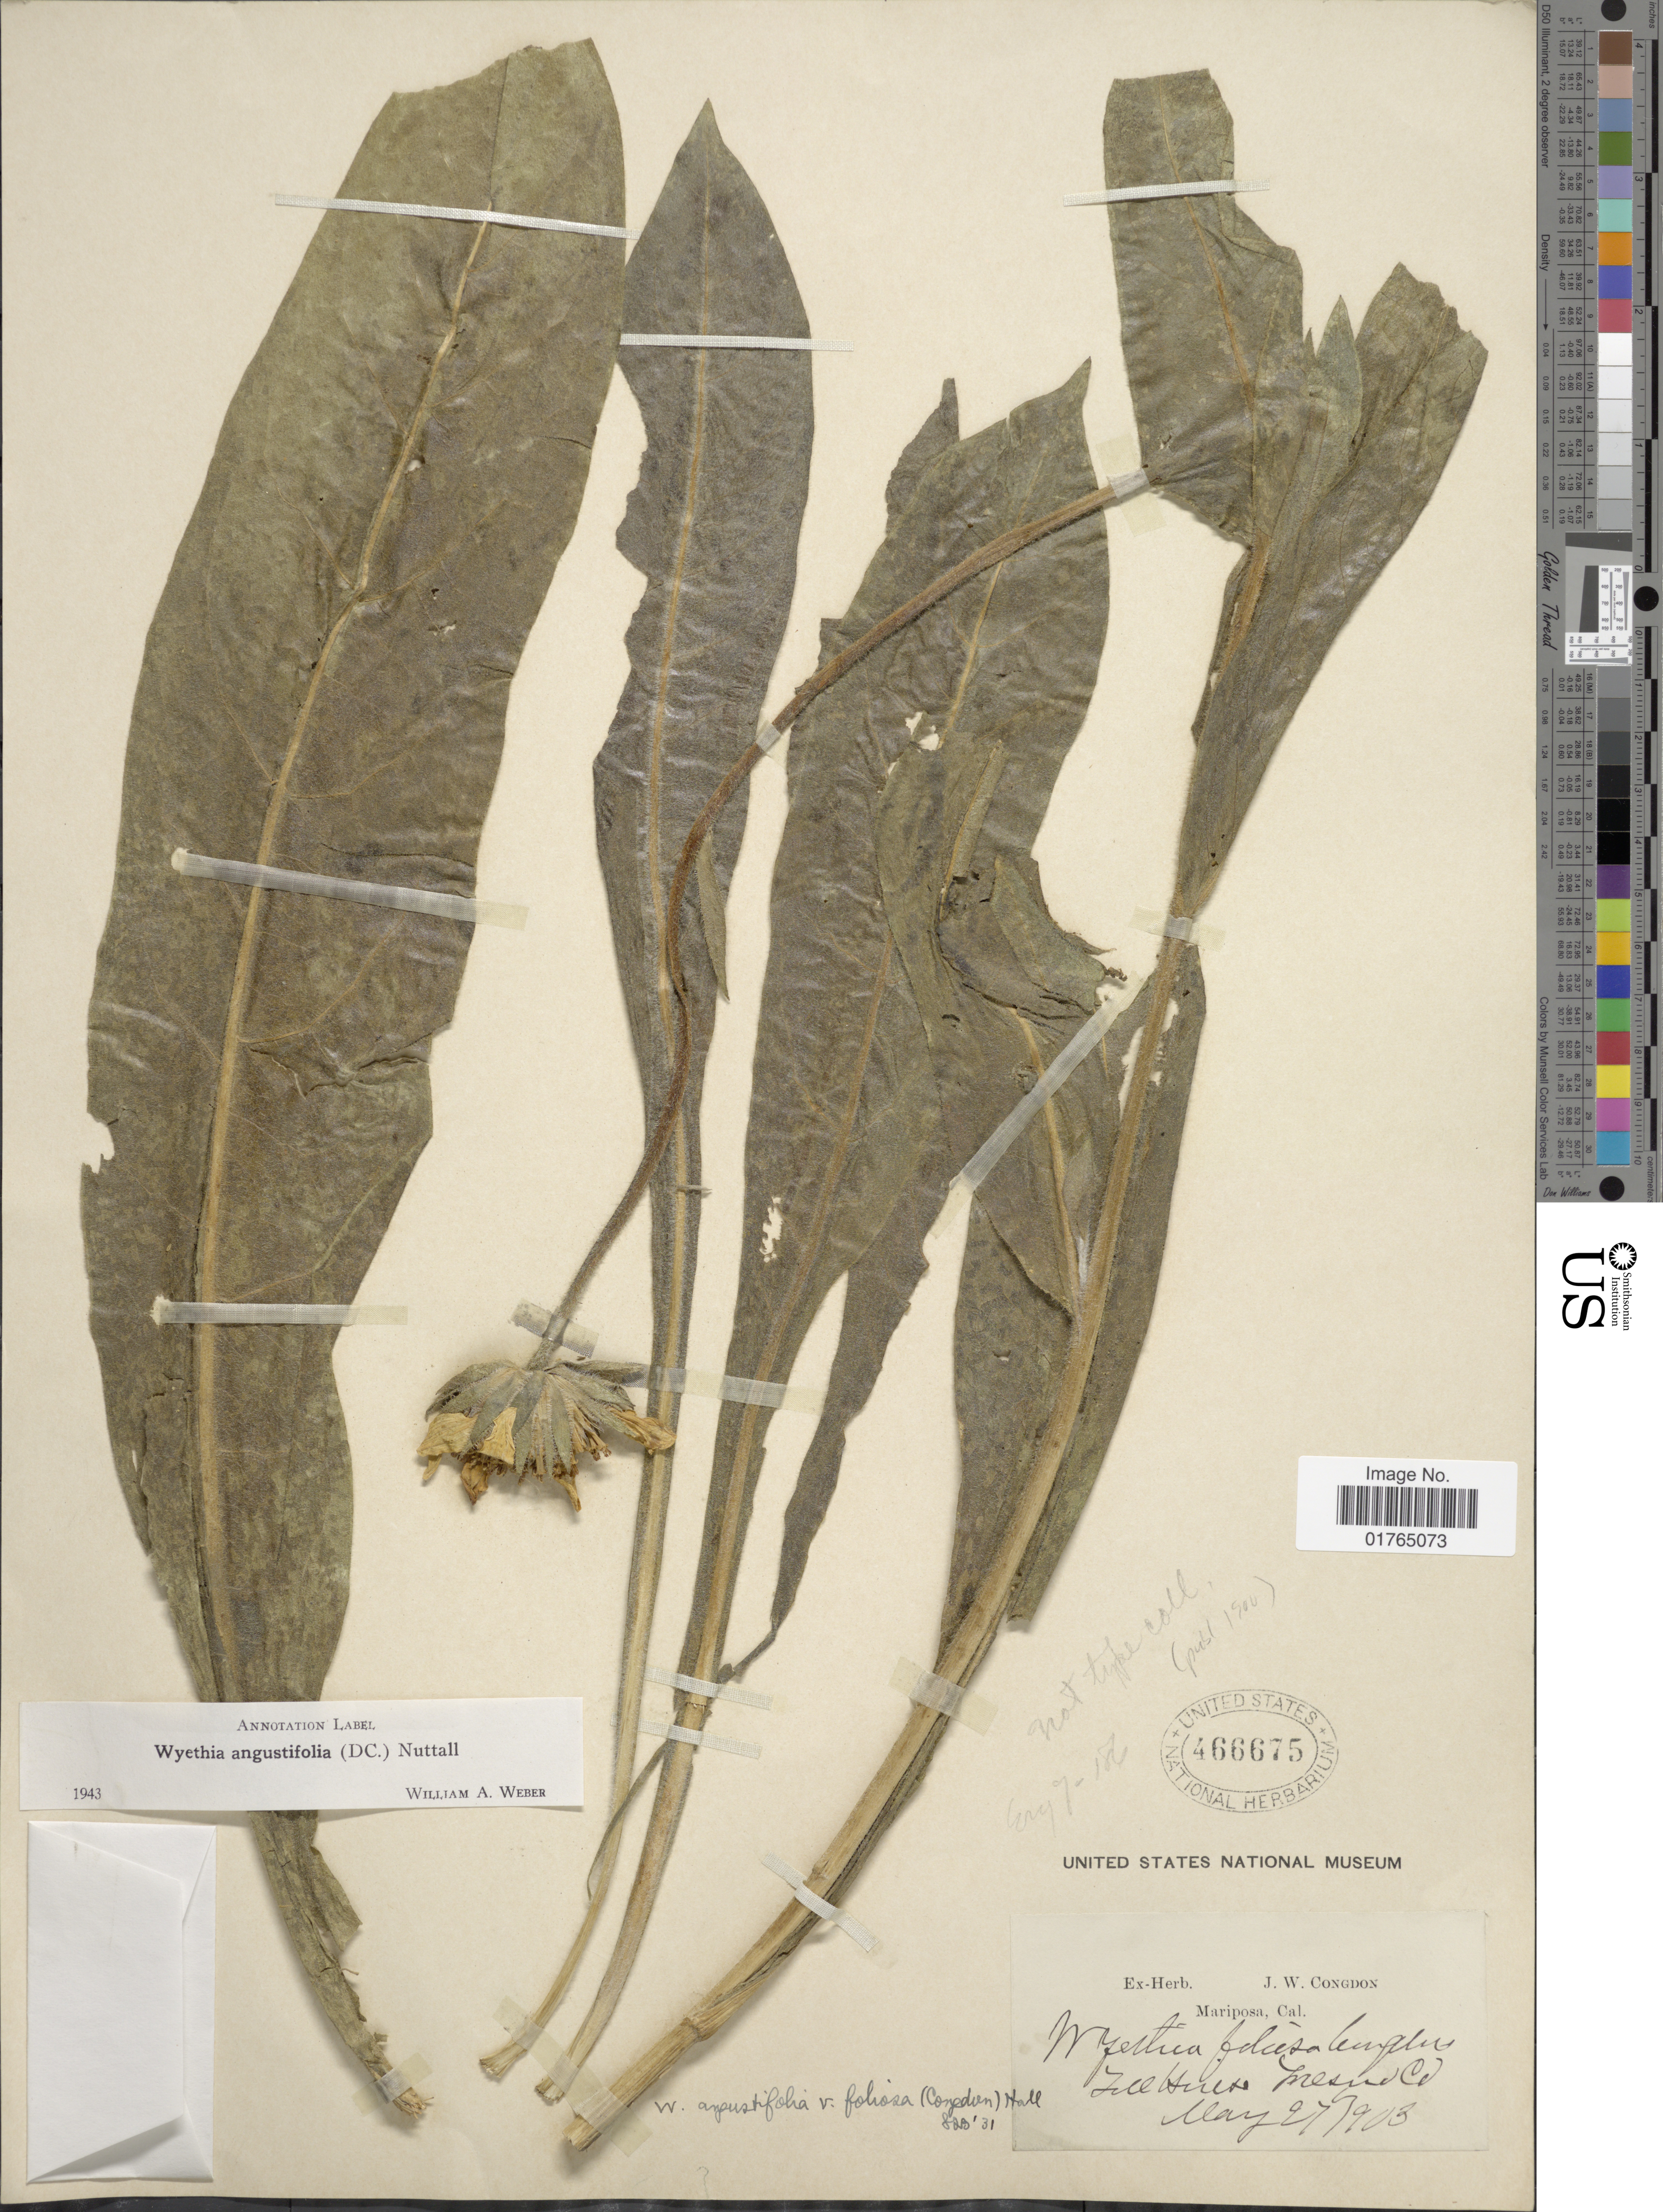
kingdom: Plantae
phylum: Tracheophyta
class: Magnoliopsida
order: Asterales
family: Asteraceae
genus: Wyethia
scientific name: Wyethia angustifolia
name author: (DC.) Nutt.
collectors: J. W. Congdon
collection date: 1903-05-27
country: United States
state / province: California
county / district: Fresno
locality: Toll House, Fresno Co.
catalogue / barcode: US 466675